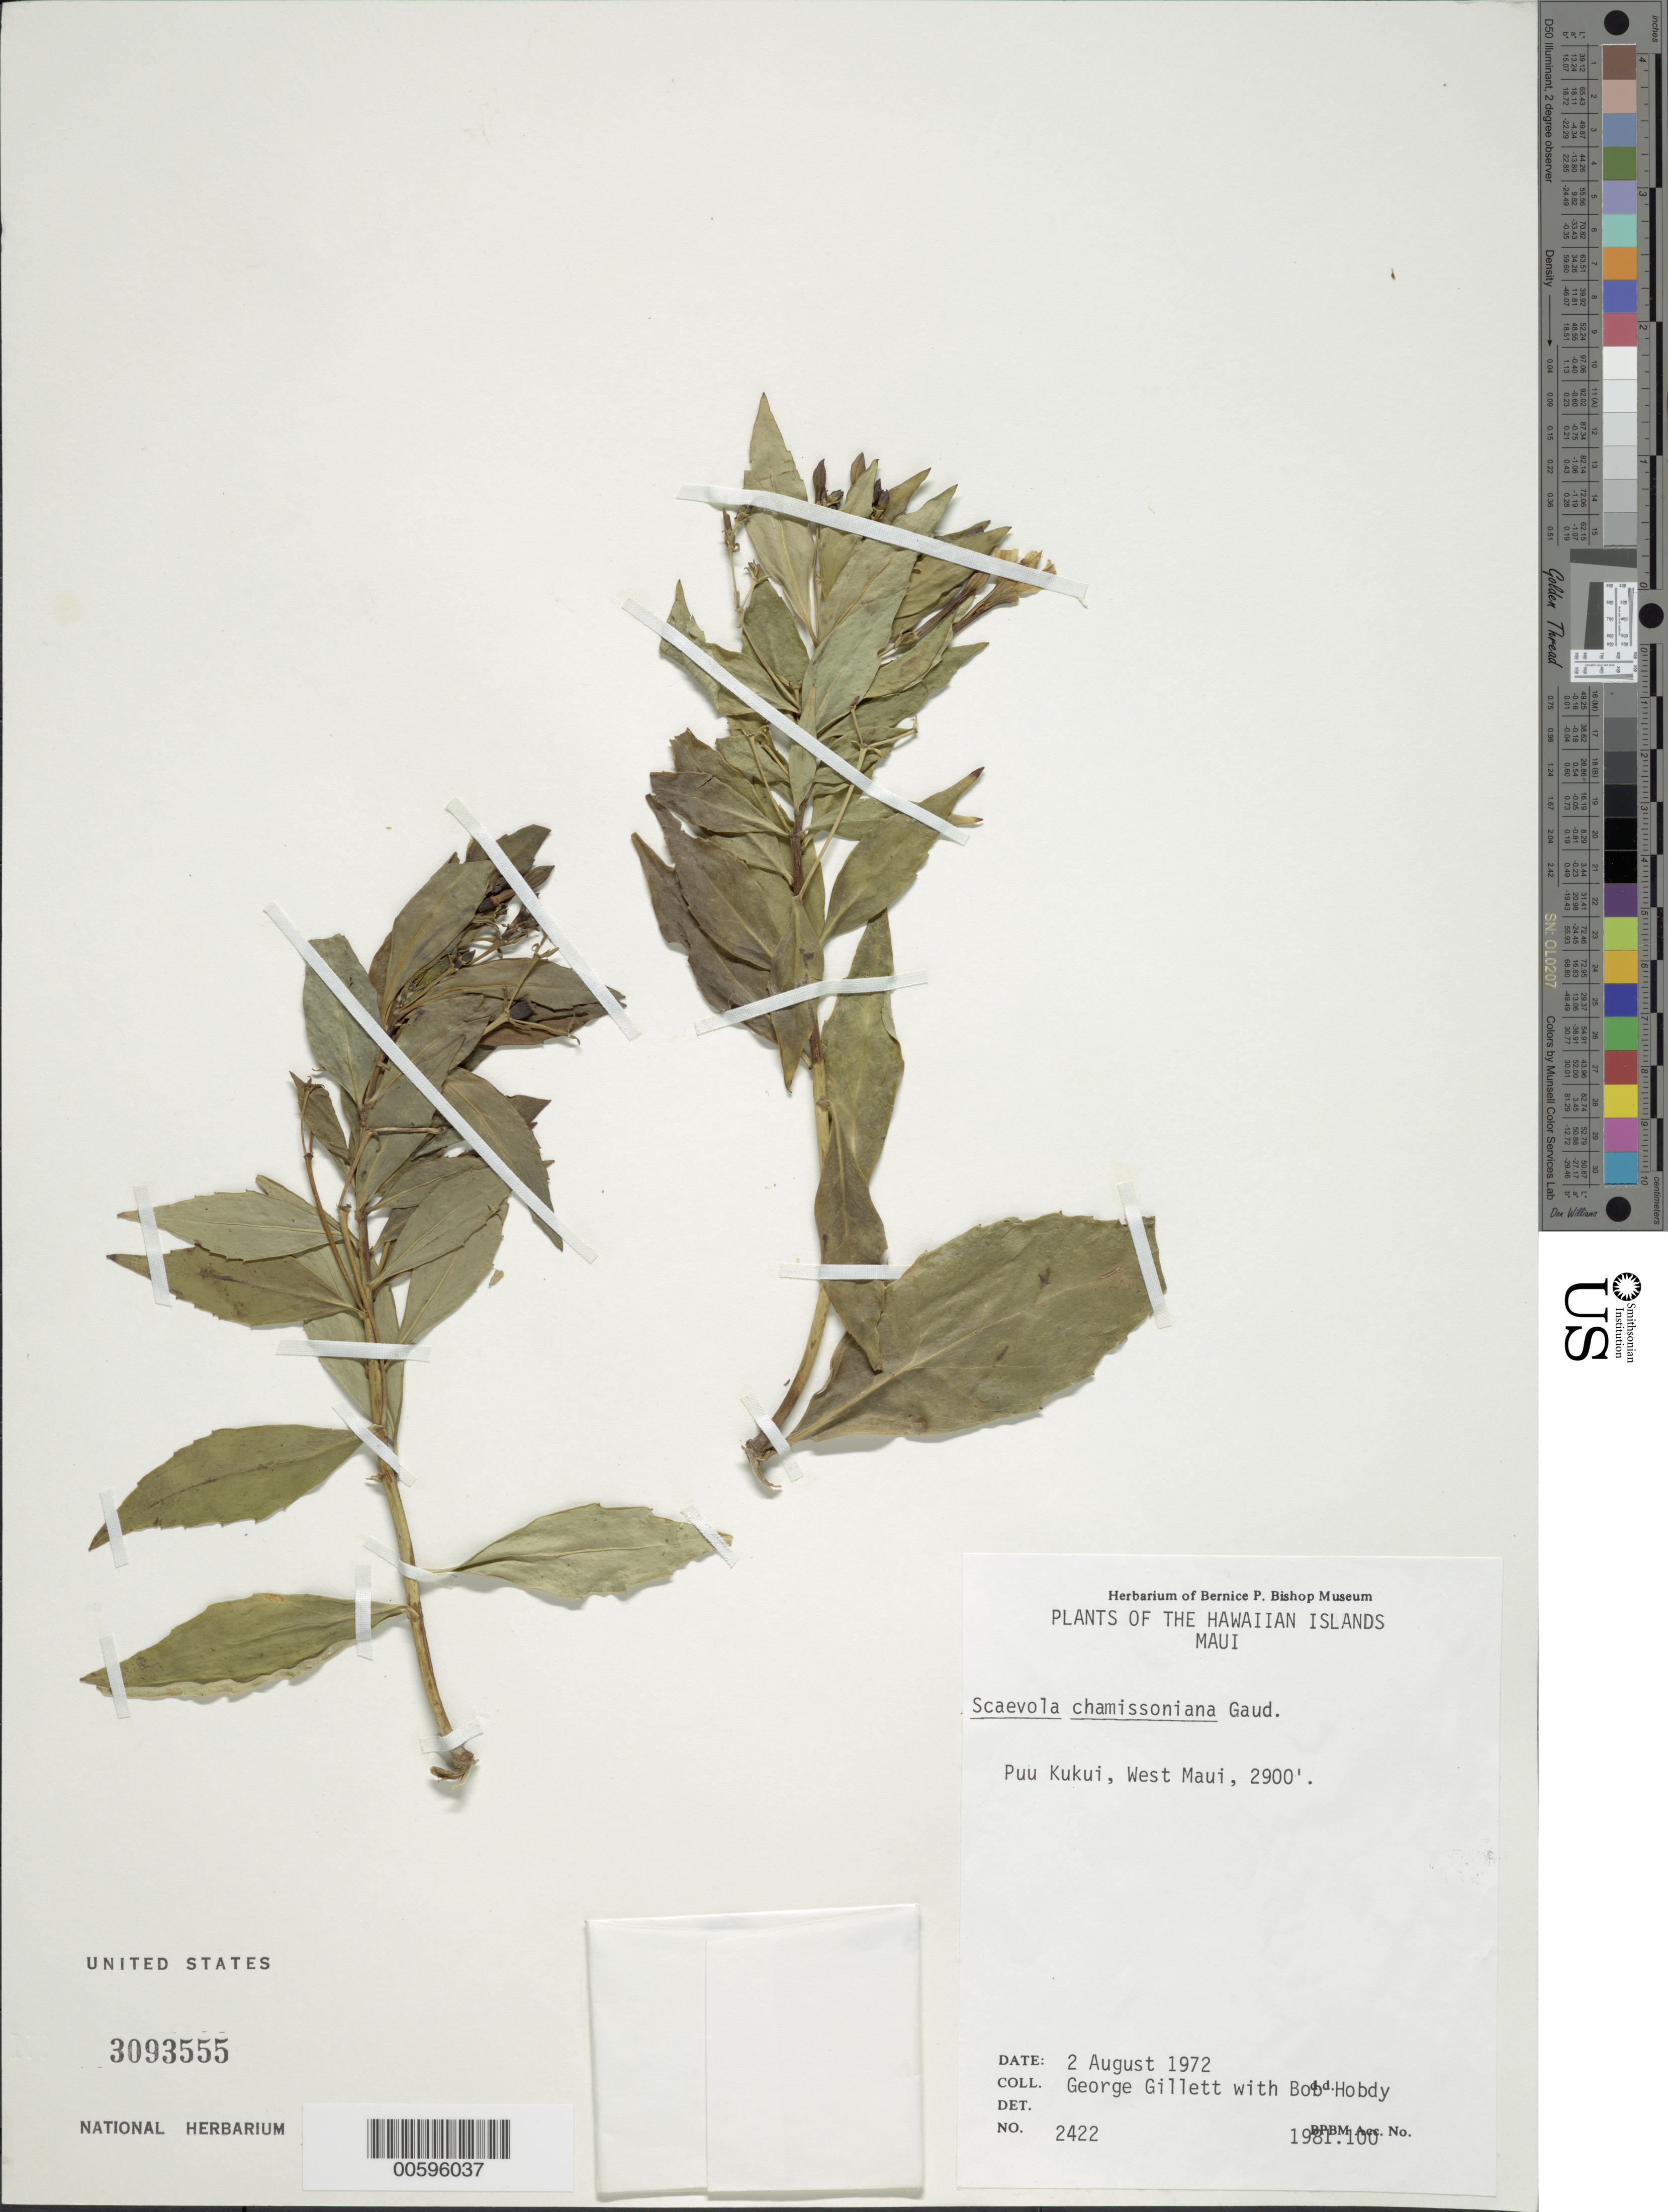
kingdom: Plantae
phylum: Tracheophyta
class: Magnoliopsida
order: Asterales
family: Goodeniaceae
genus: Scaevola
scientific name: Scaevola chamissoniana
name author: Gaudich.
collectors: G. Gillett & B. Hobdy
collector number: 2422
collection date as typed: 2 Aug 1972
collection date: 1972-08-02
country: United States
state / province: Hawaii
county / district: Maui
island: Maui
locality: Puu Kukui, W Maui.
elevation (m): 884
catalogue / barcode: US 3093555